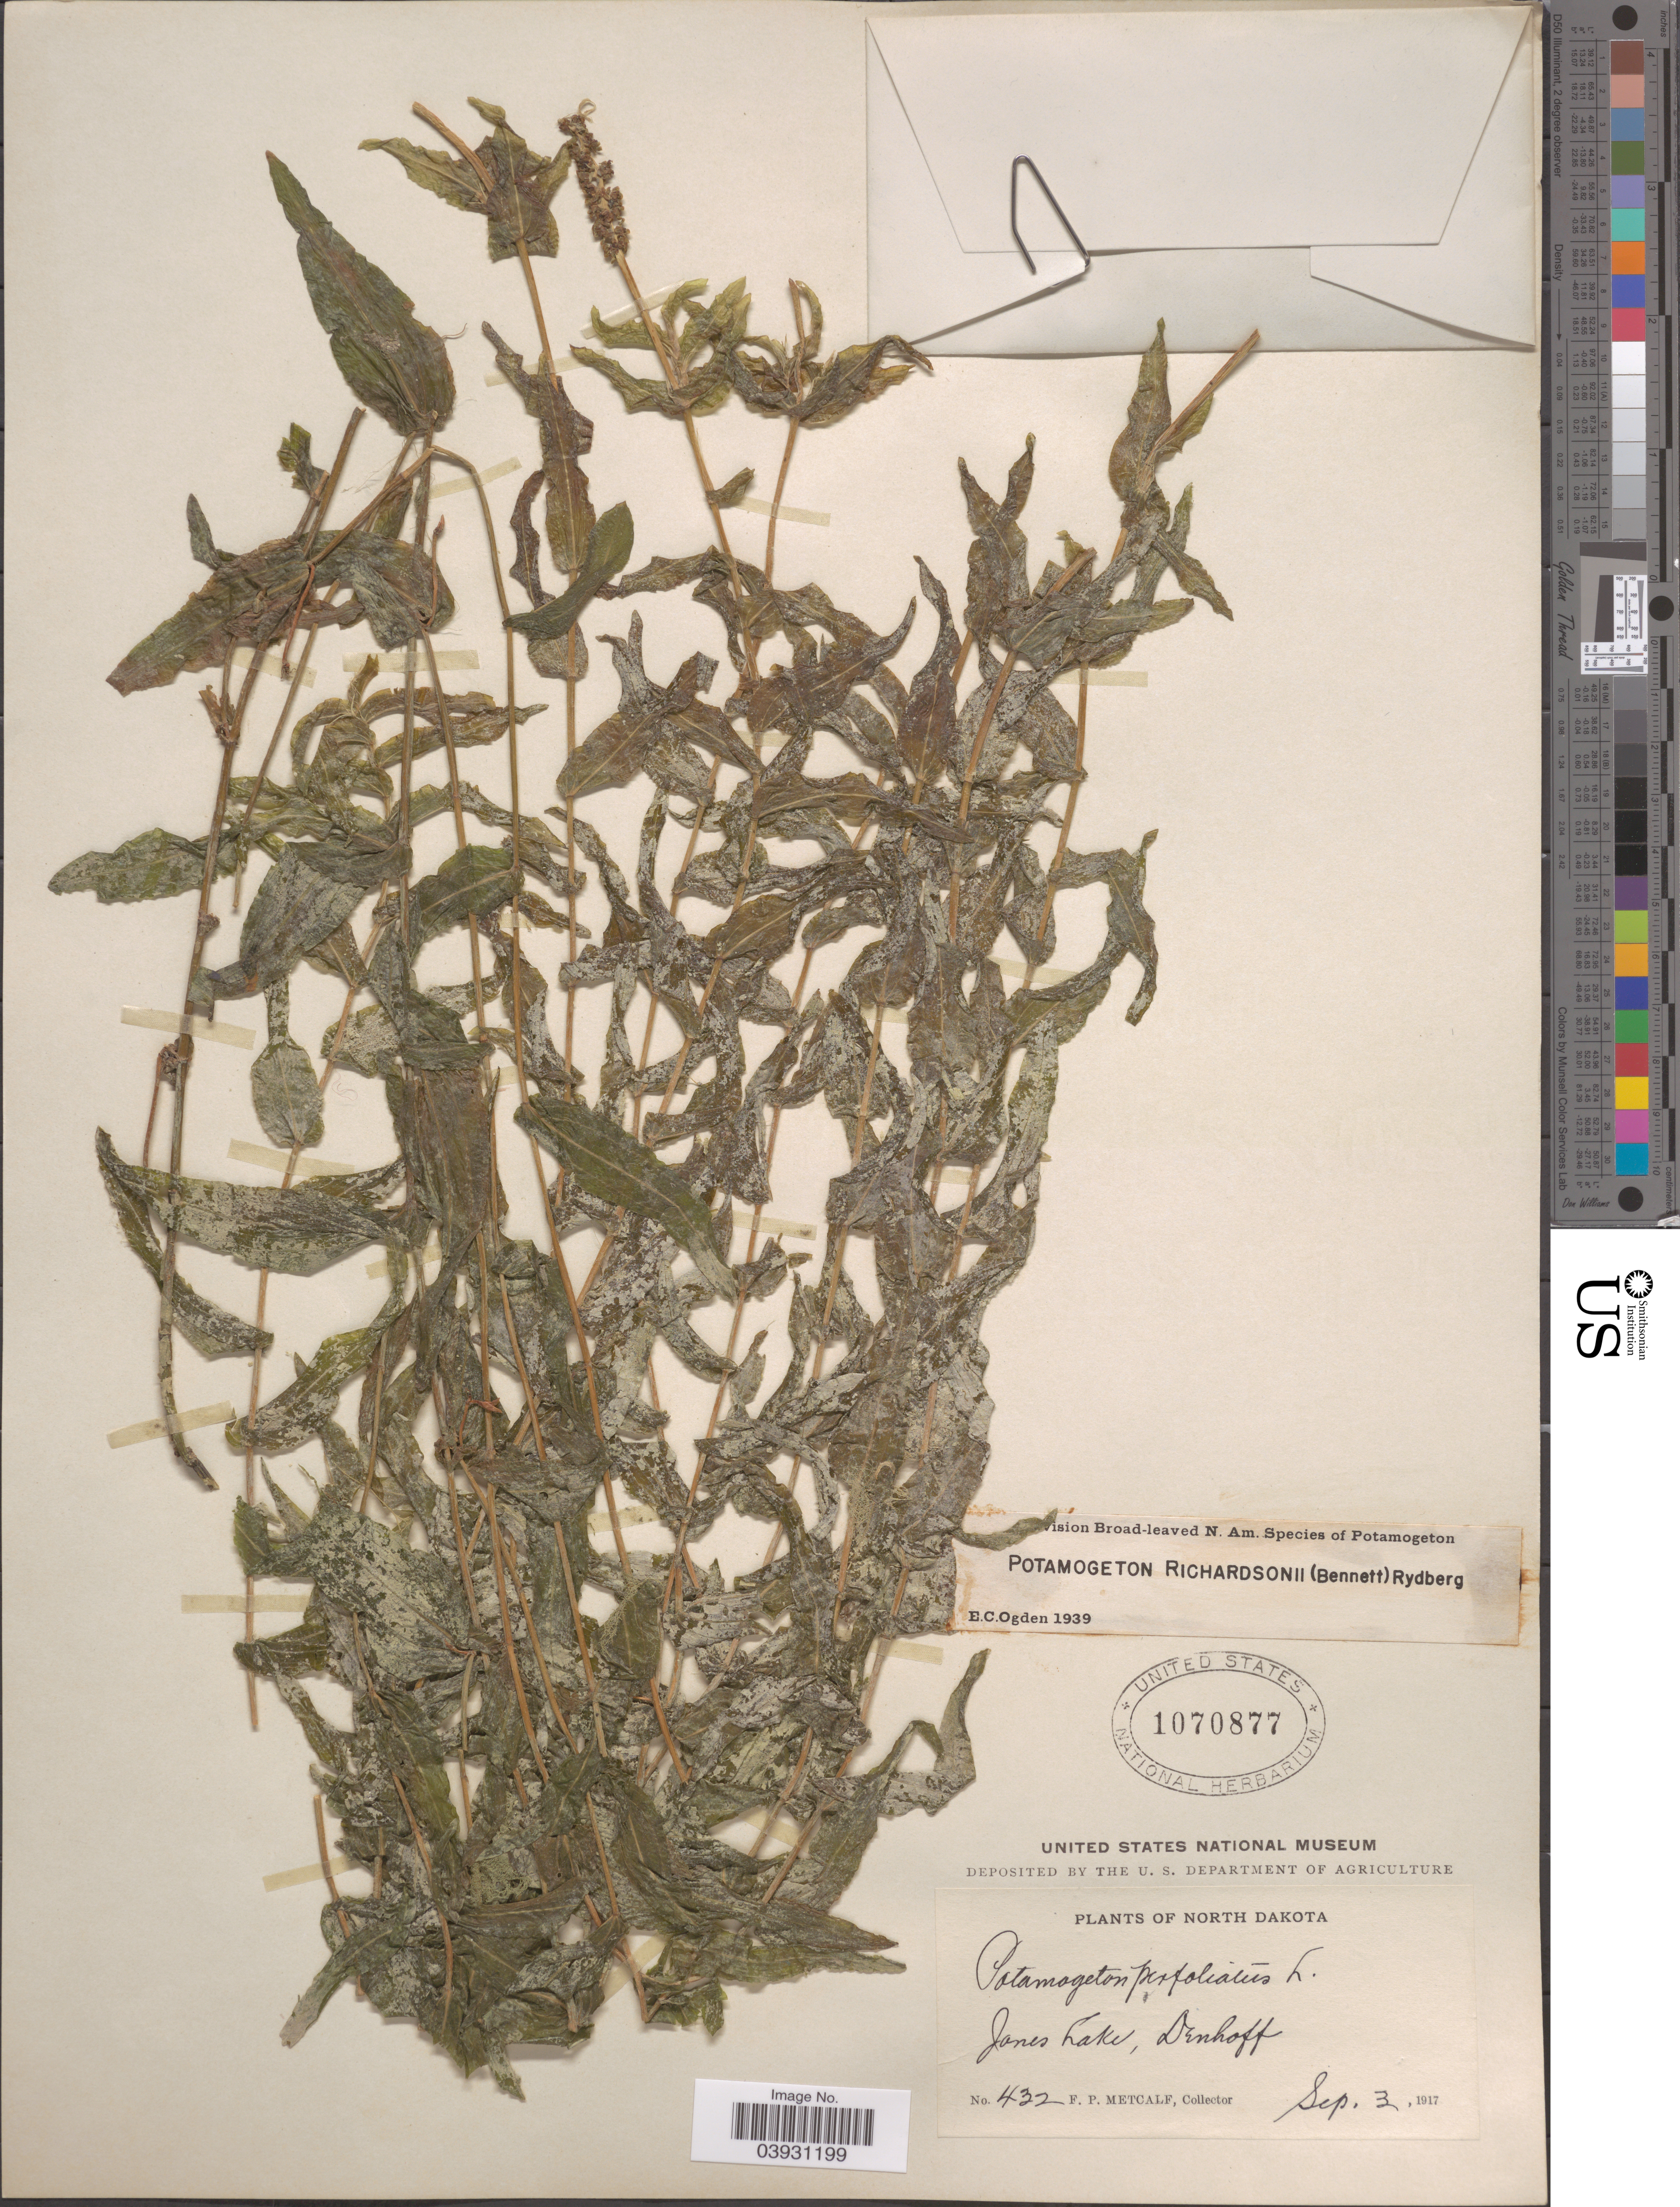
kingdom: Plantae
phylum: Tracheophyta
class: Liliopsida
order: Alismatales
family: Potamogetonaceae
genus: Potamogeton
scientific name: Potamogeton richardsonii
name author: (A.W. Benn.) Rydb.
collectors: F. Metcalf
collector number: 432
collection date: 1917-09-03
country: United States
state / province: North Dakota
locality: Jones Lake, Denhoff.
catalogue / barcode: US 1070877